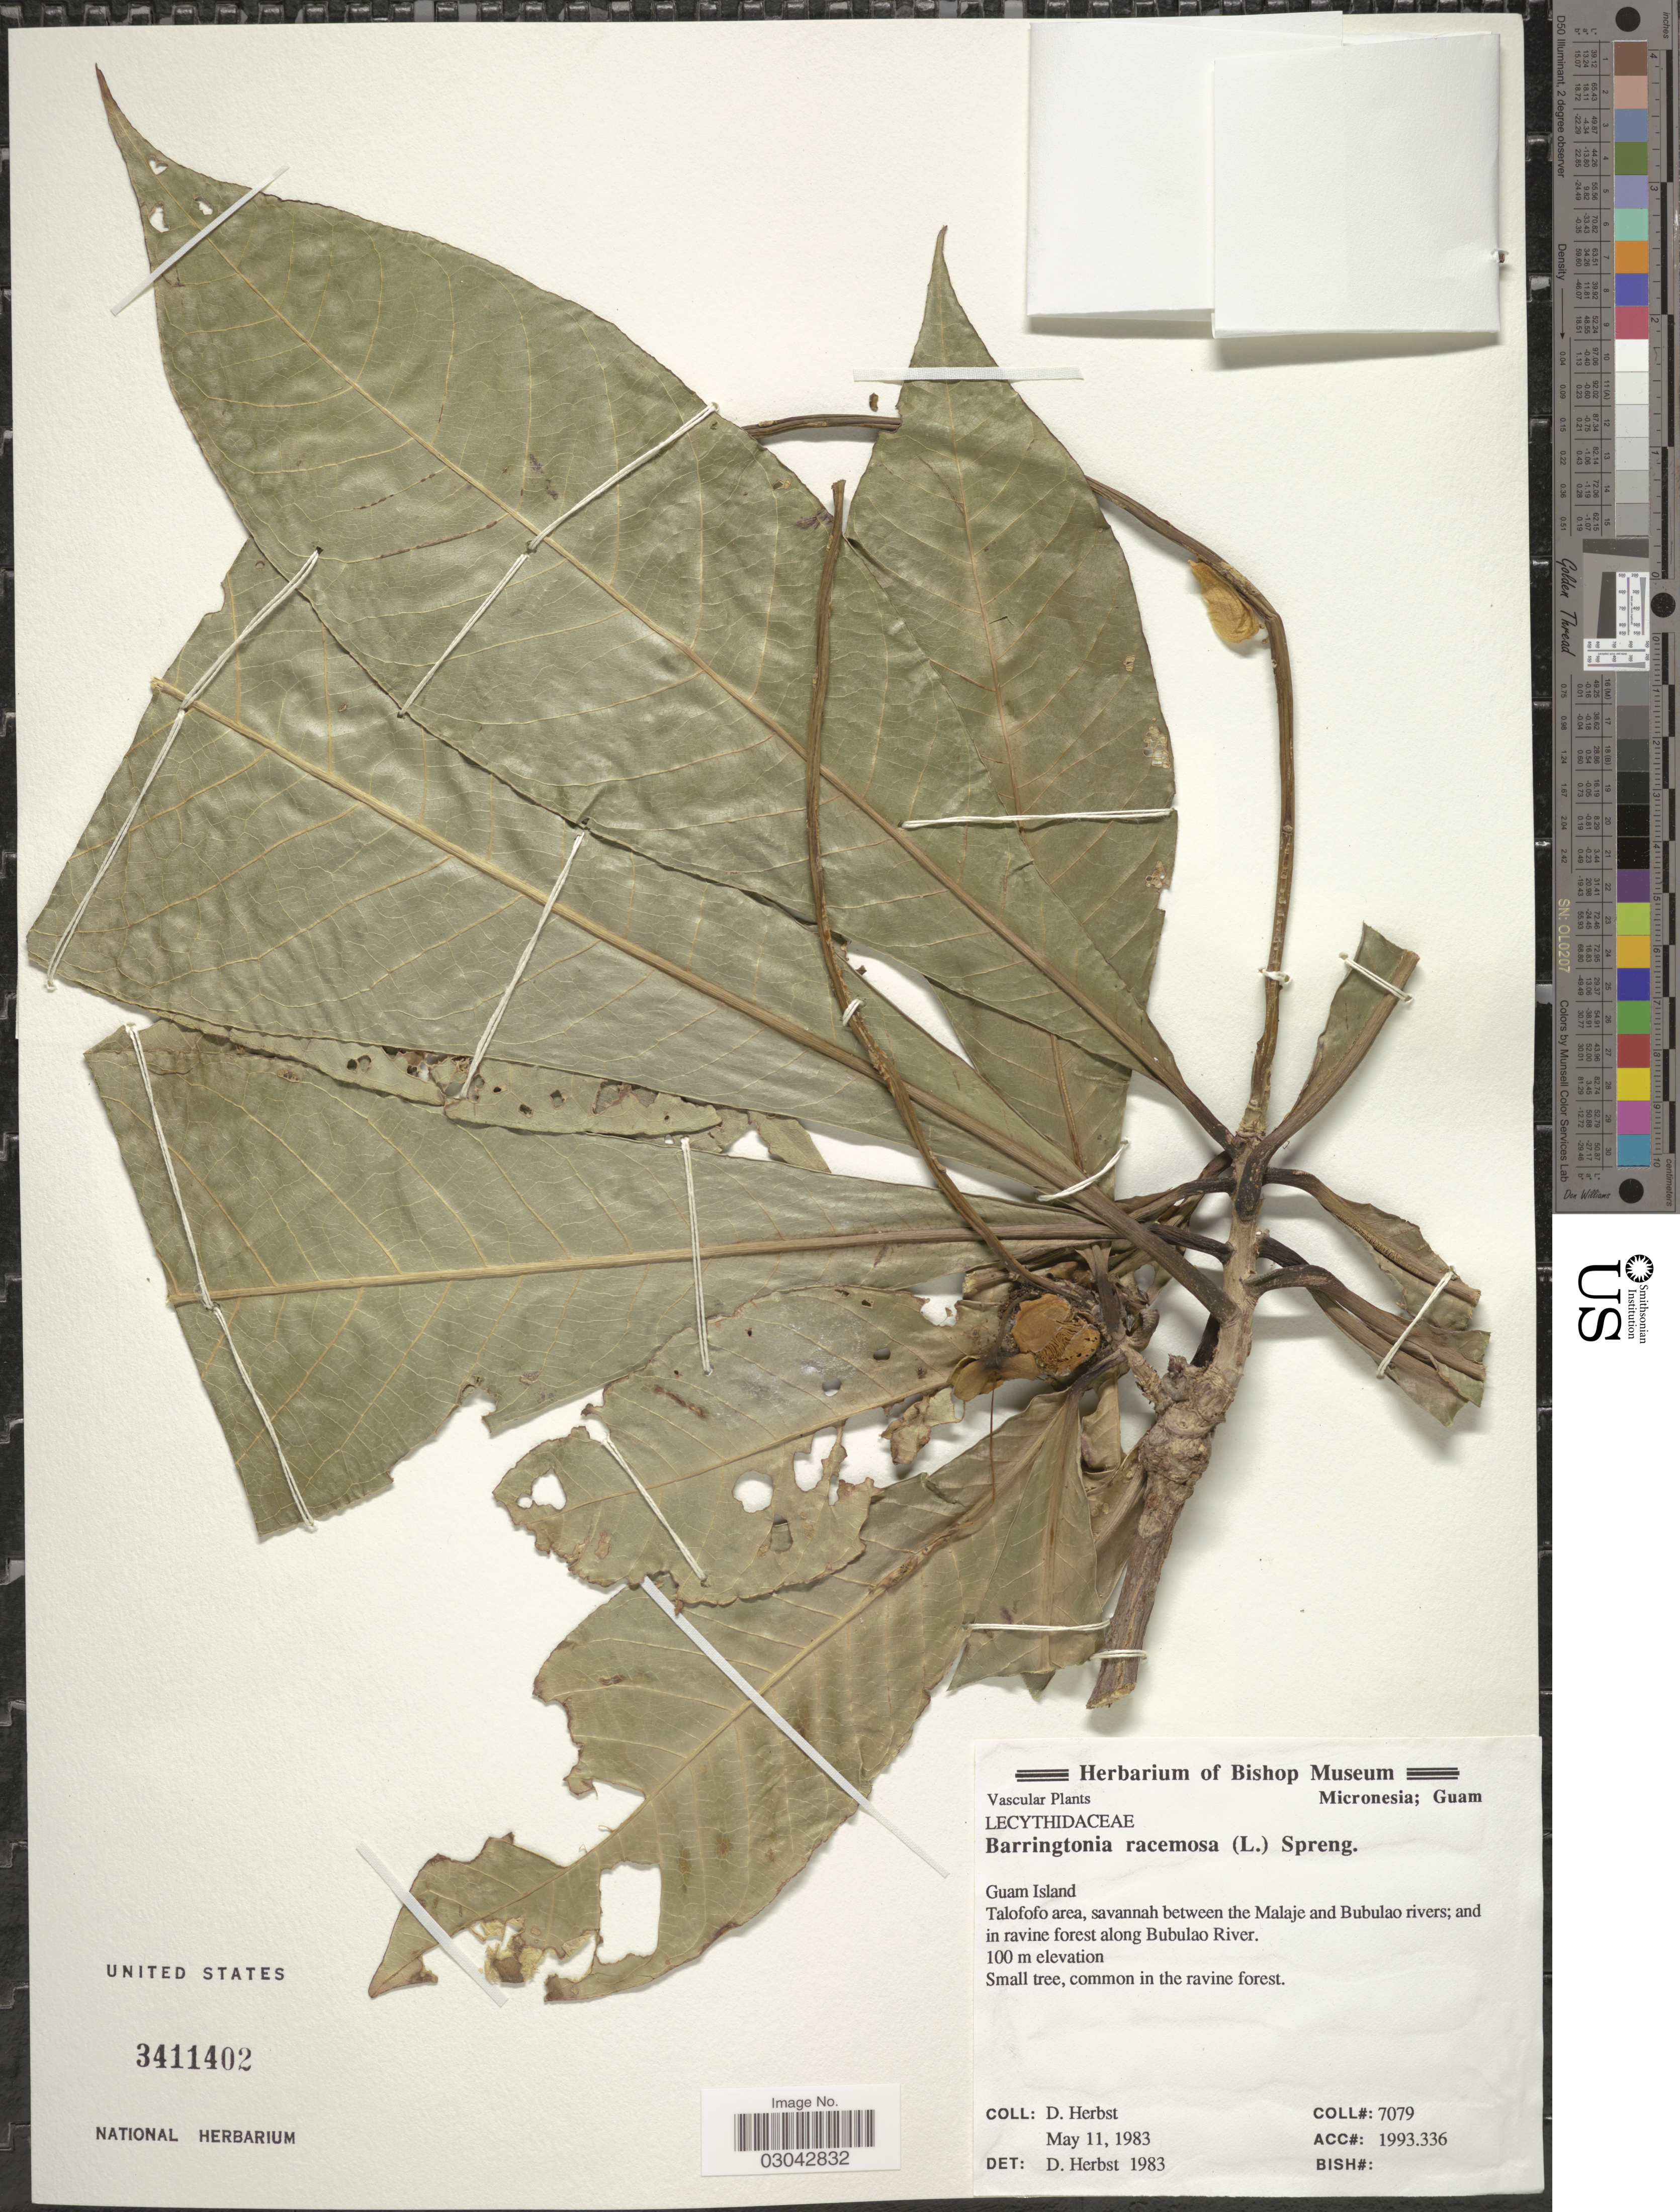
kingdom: Plantae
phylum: Tracheophyta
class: Magnoliopsida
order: Ericales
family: Lecythidaceae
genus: Barringtonia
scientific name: Barringtonia racemosa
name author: (L.) Spreng.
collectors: D. Herbst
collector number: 7079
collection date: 1983-05-11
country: Guam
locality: Micronesia. Guam Island. Talofofo area, savannah between the Malaje and Bubulao rivers; and ravine forest along Bubulao River.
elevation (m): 100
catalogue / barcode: US 3411402